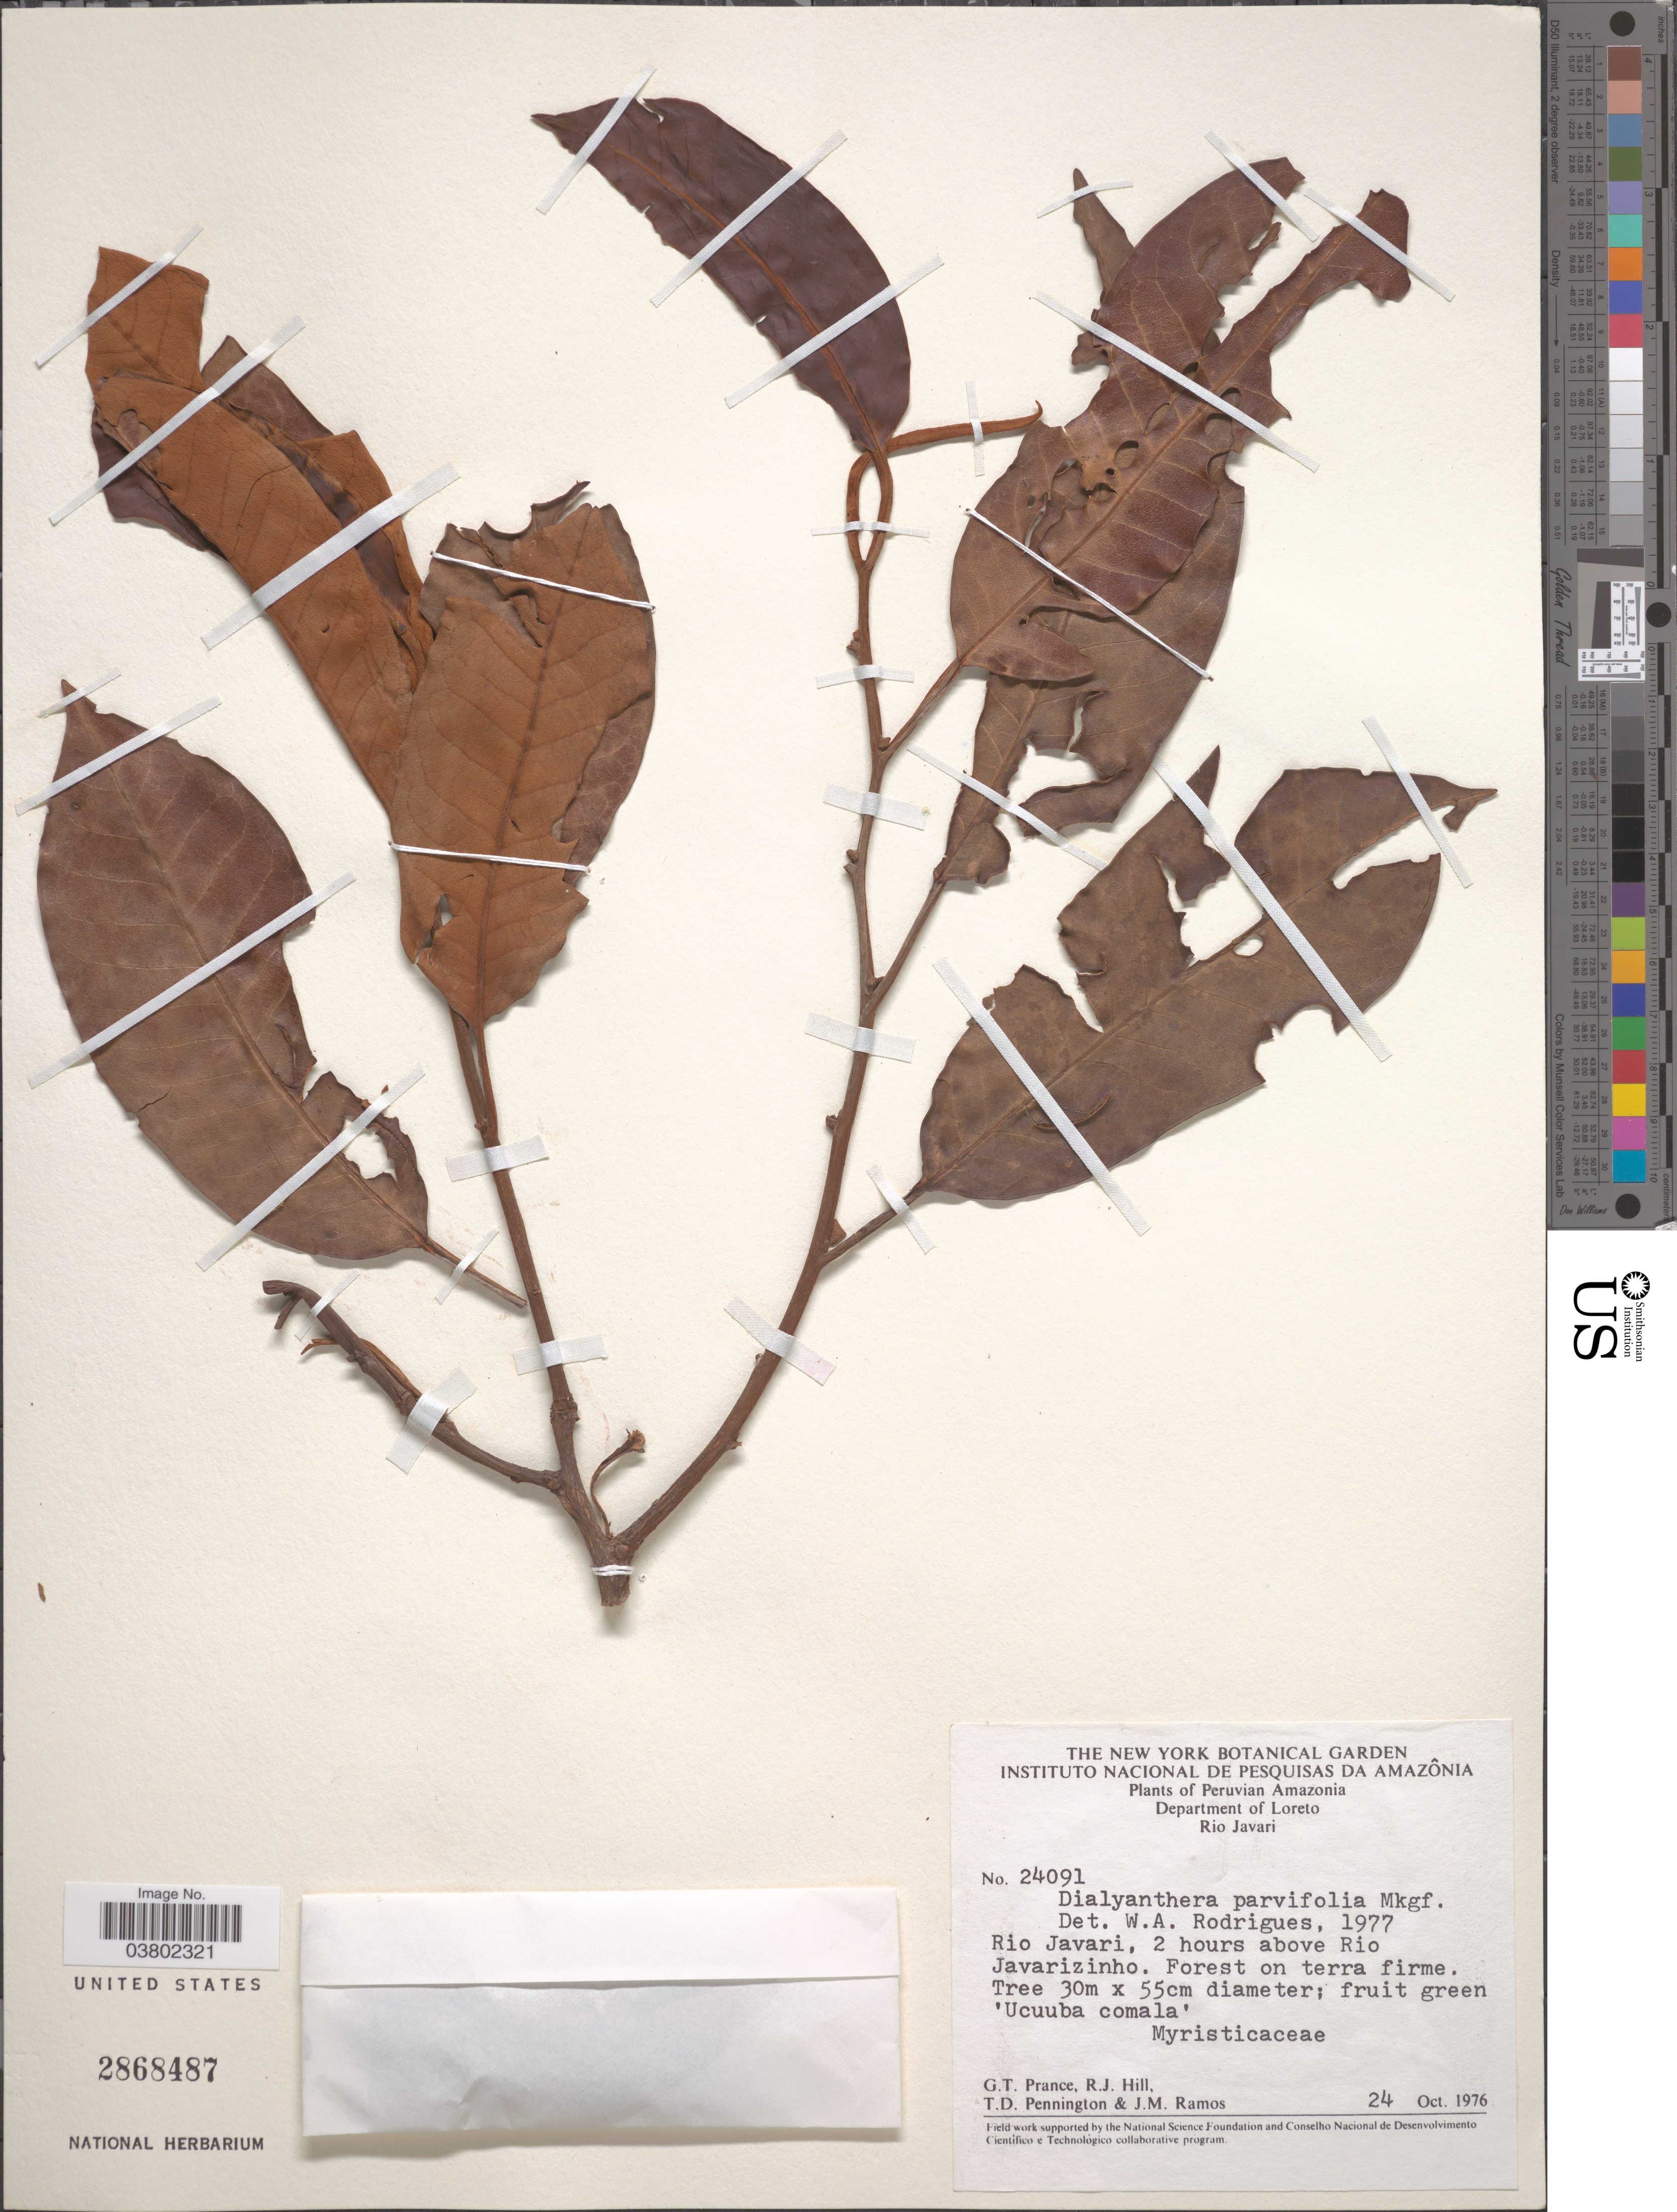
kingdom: Plantae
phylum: Tracheophyta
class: Magnoliopsida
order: Magnoliales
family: Myristicaceae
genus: Otoba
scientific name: Otoba parvifolia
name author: (Markgr.) A.H. Gentry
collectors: G. T. Prance, R. J. Hill, T. D. Pennington & J. M. Ramos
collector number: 24091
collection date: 1976-10-24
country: Peru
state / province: Loreto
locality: Peruvian Amazonia. Department of Loreto. Rio Javari. Rio Javari, 2 hours above Rio Javarizinho.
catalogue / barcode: US 2868487